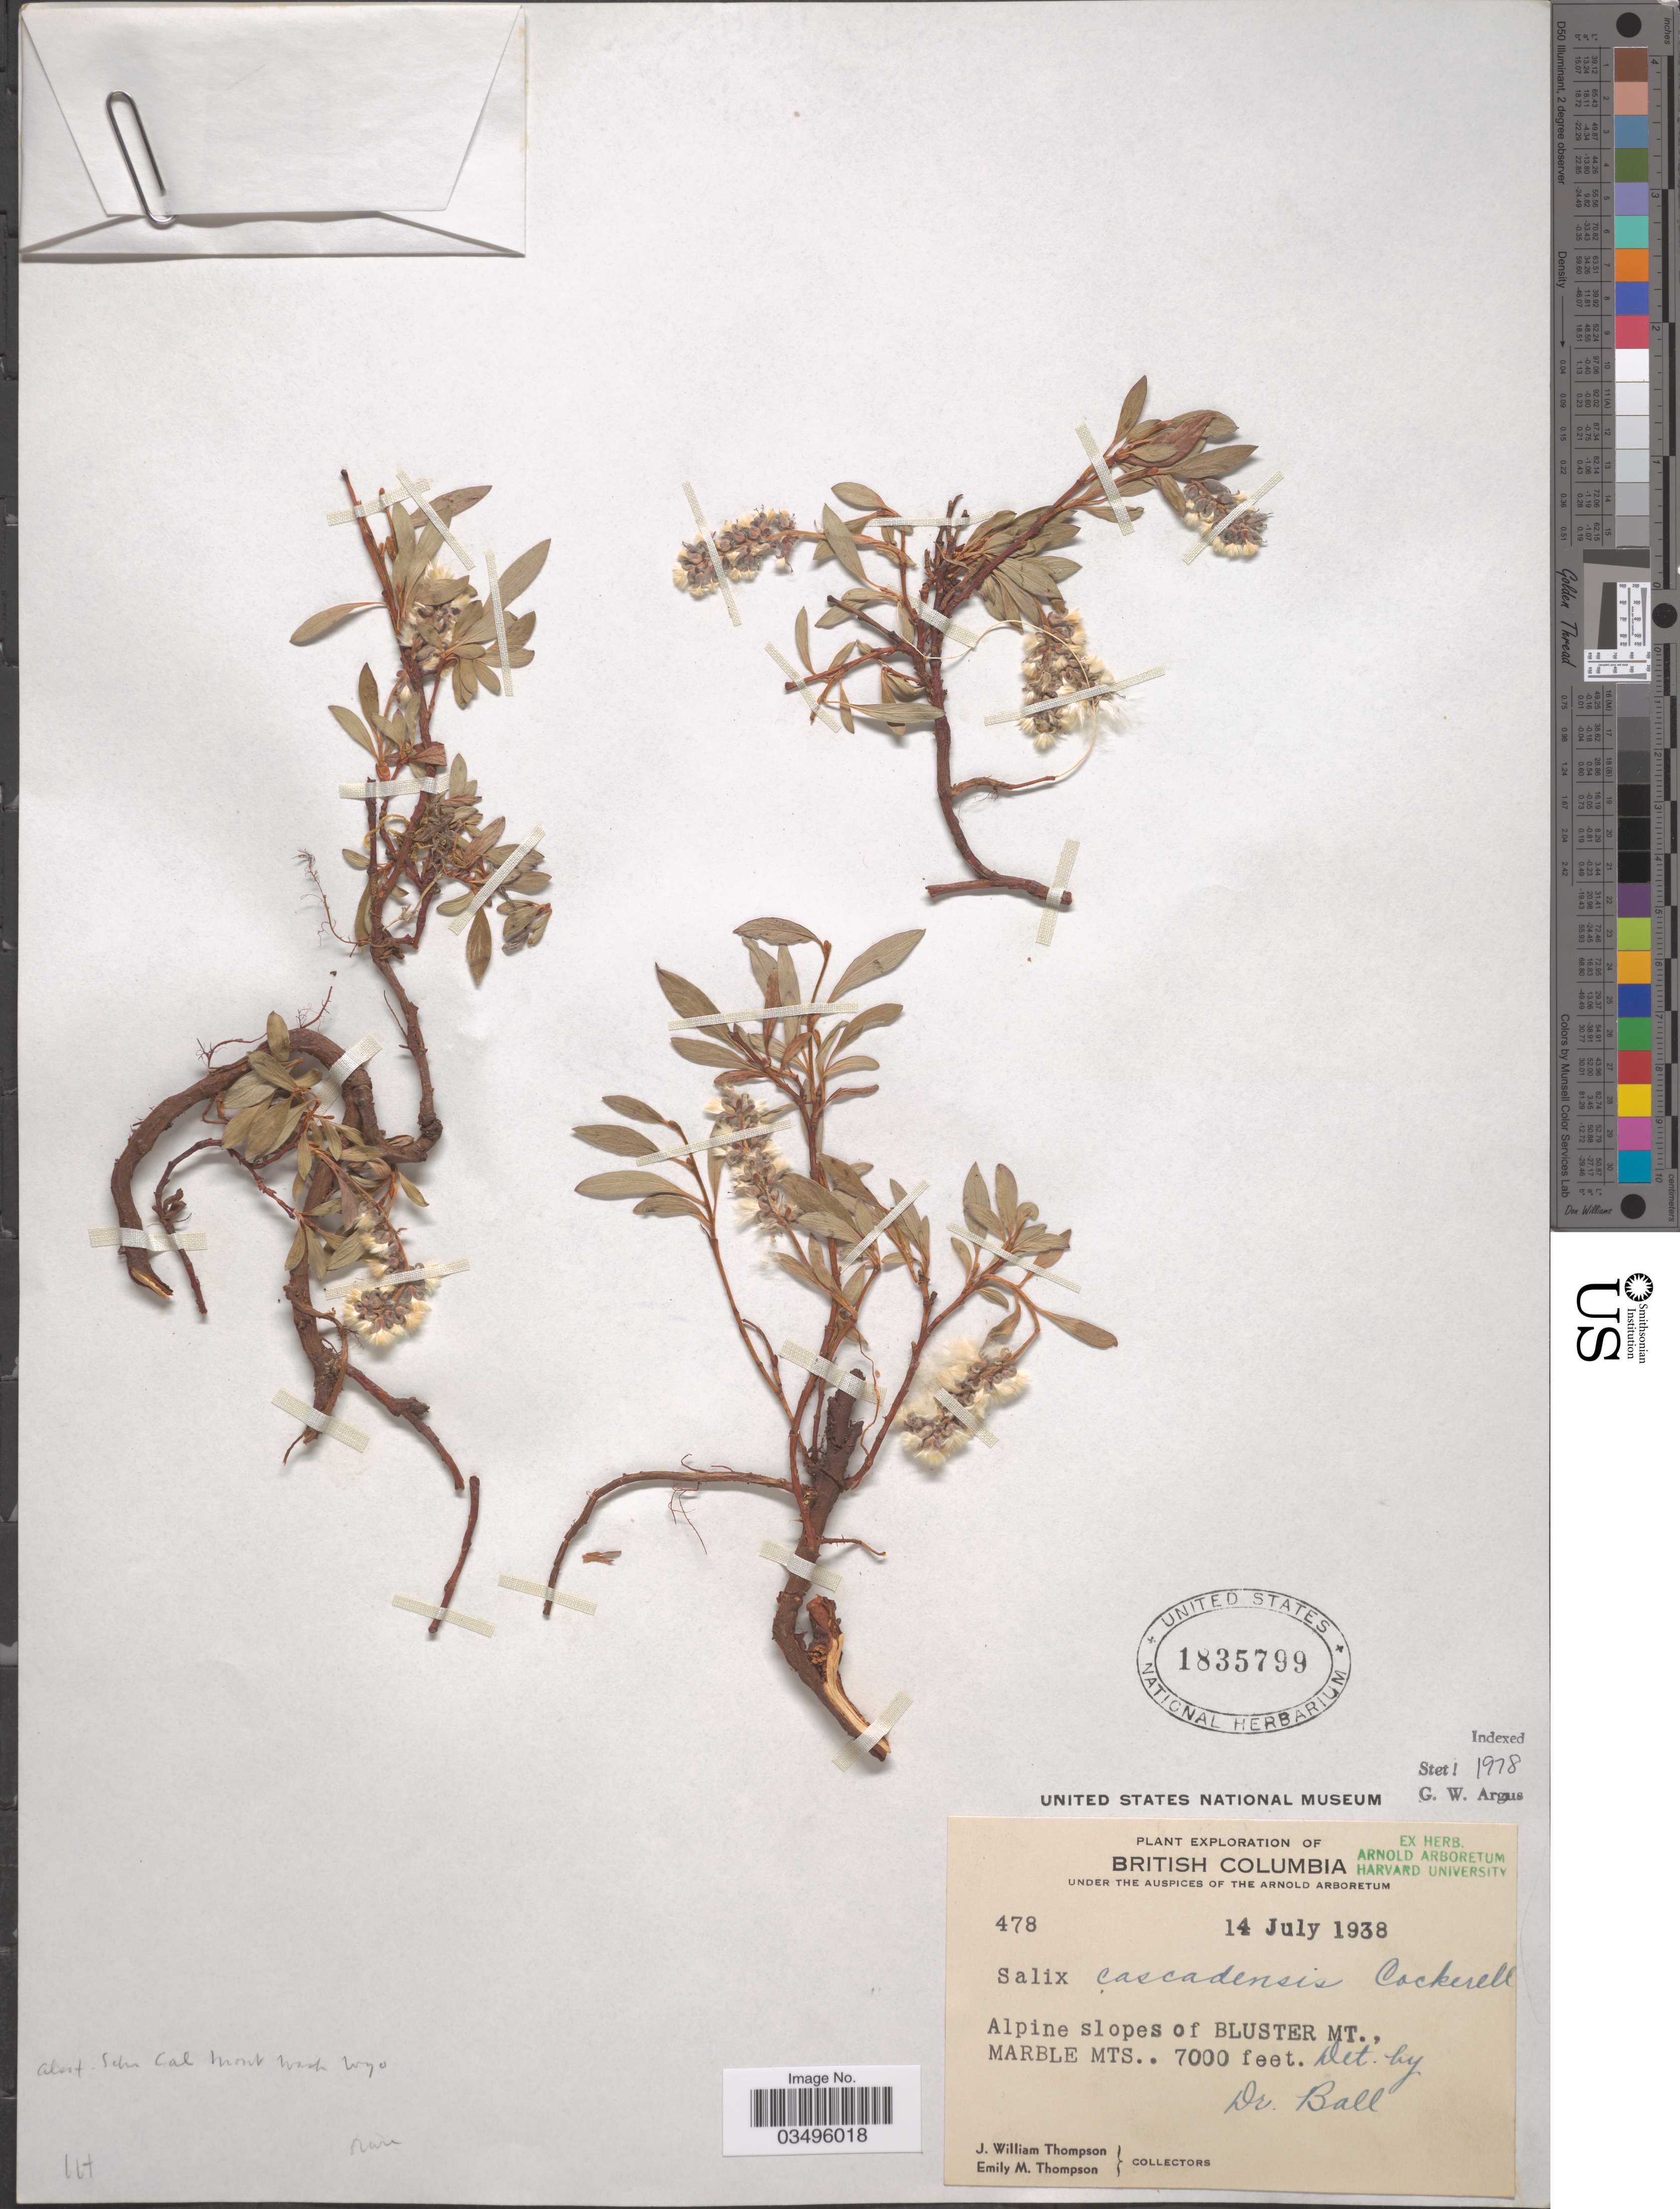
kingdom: Plantae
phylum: Tracheophyta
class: Magnoliopsida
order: Malpighiales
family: Salicaceae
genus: Salix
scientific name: Salix cascadensis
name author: Cockerell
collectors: J. W. Thompson & E. M. Thompson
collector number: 478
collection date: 1938-07-14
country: Canada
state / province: British Columbia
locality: Alpine slopes of Bluster Mt., Marble Mts.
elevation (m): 2134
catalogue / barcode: US 1835799